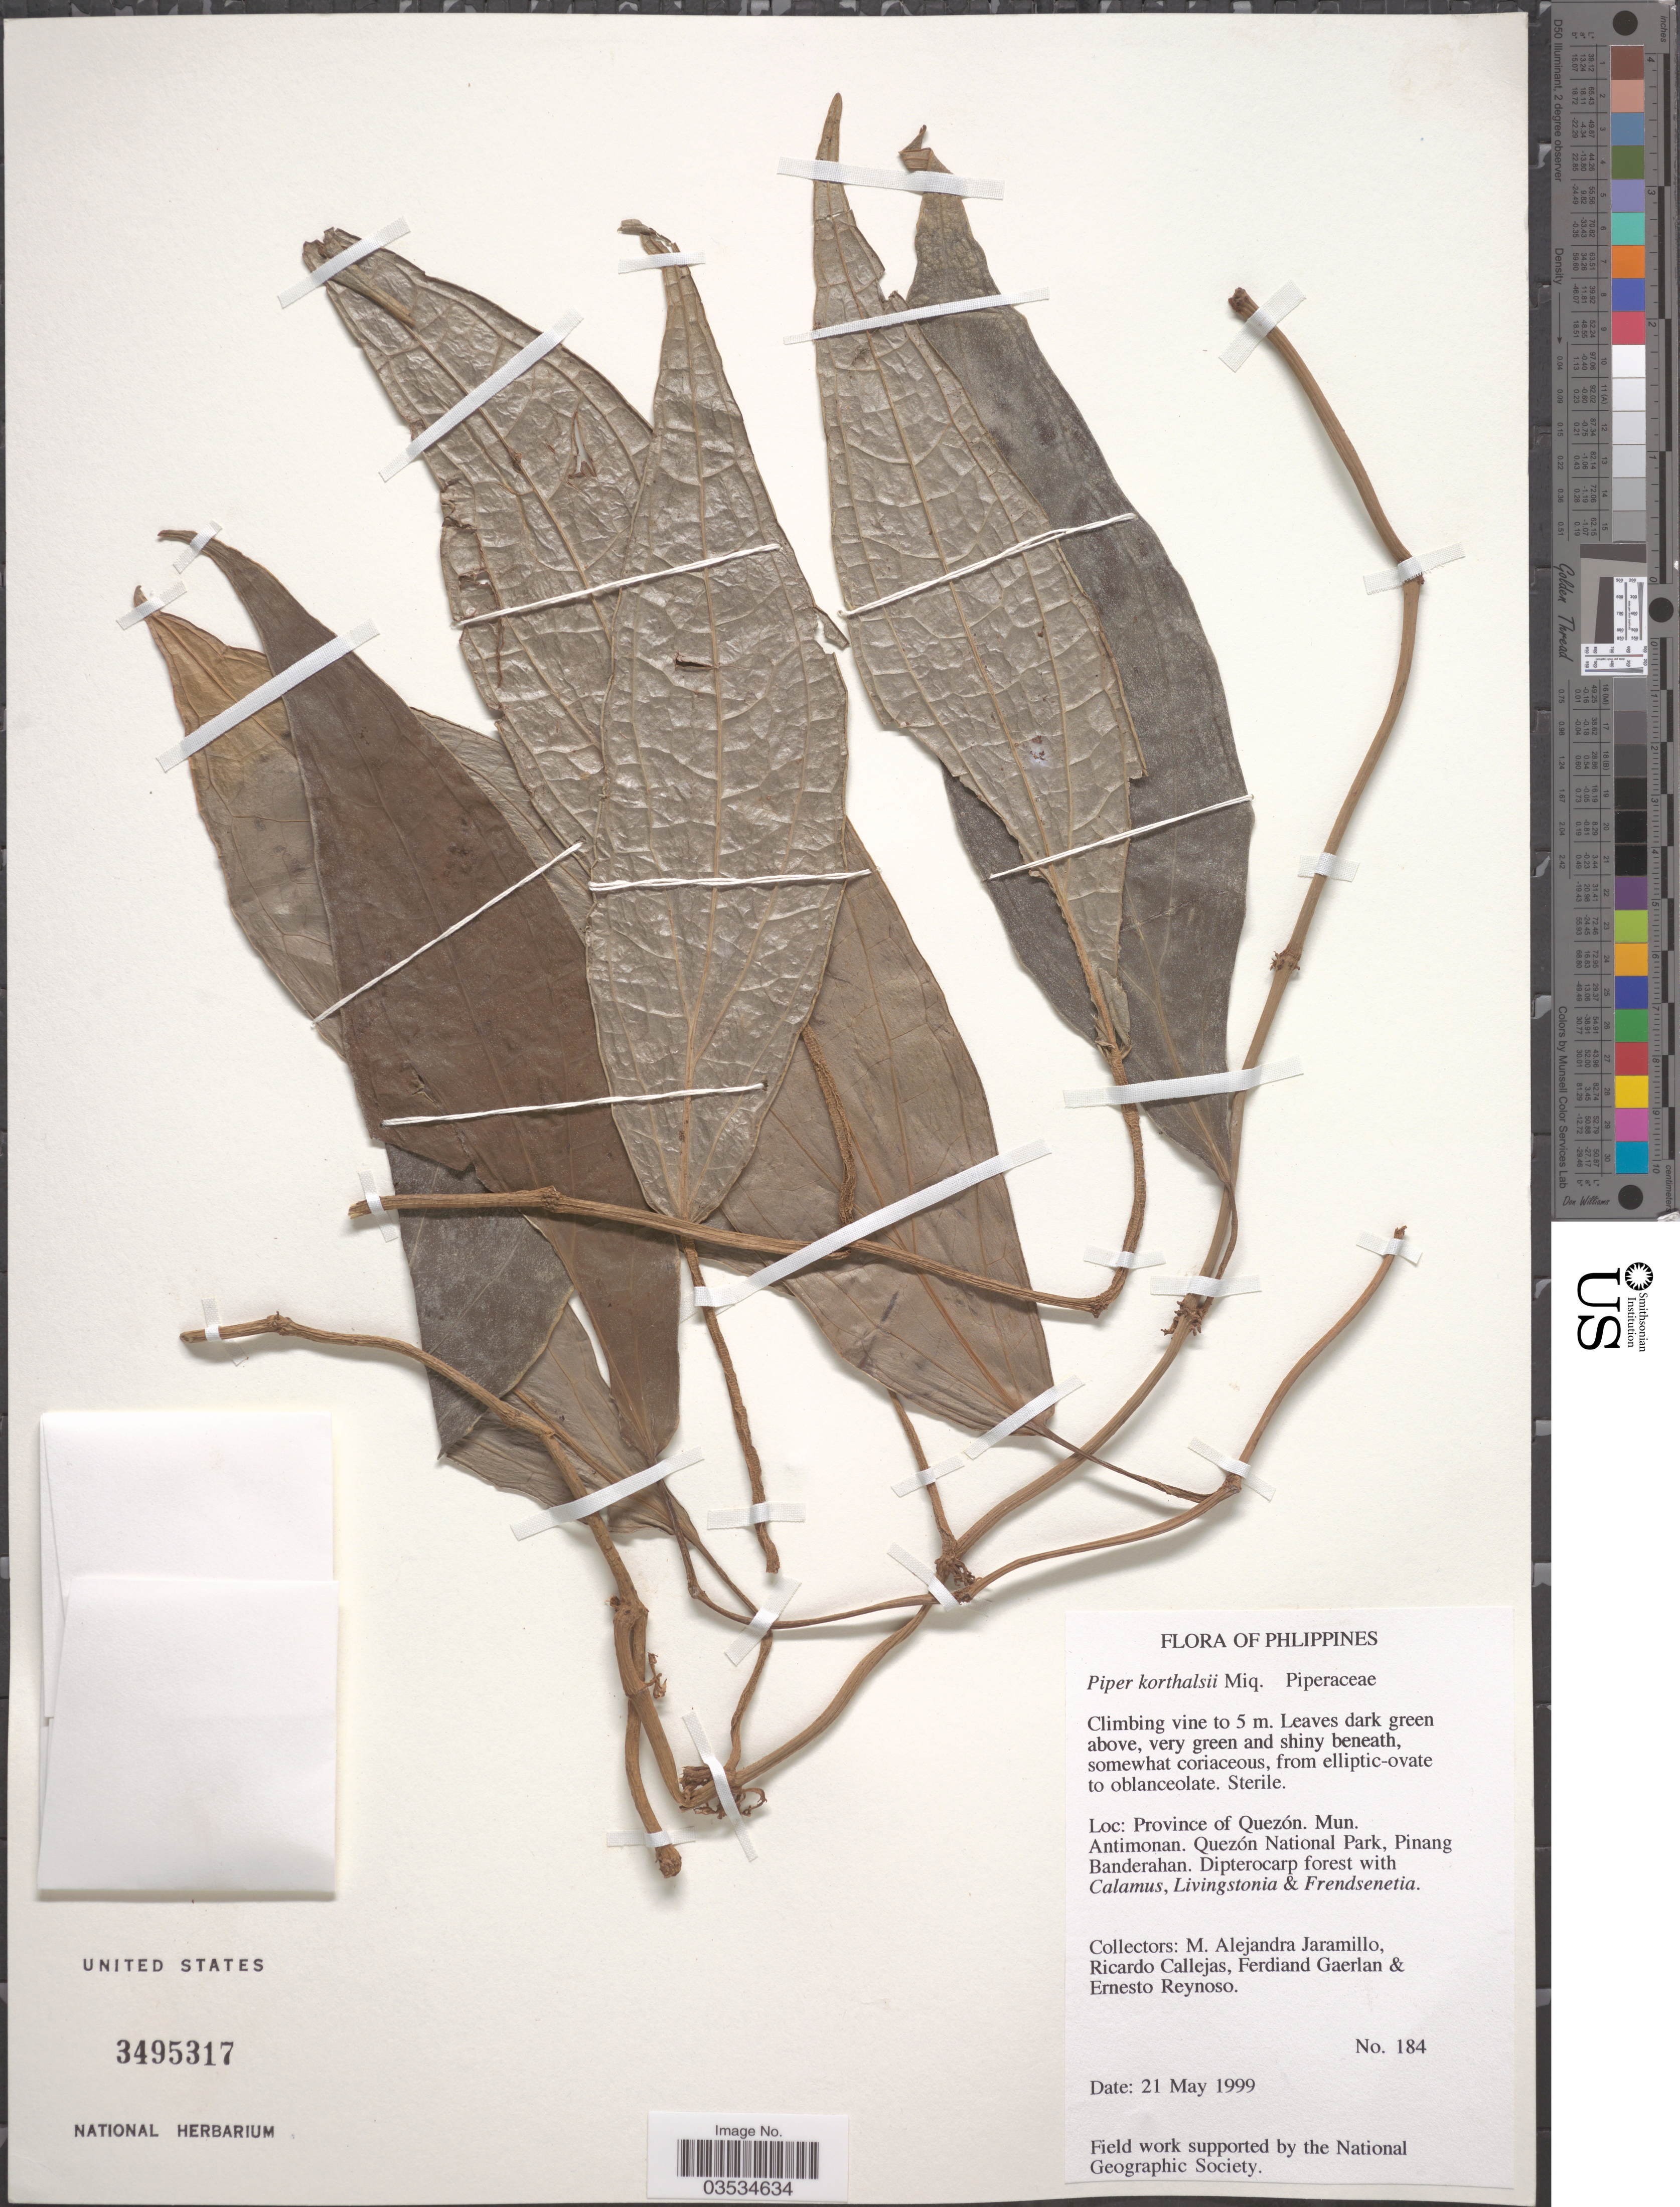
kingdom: Plantae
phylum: Tracheophyta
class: Magnoliopsida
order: Piperales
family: Piperaceae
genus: Piper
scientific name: Piper korthalsii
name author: Blume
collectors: M. A. Jaramillo, R. Callejas, F. Gaerlan & E. Reynoso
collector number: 184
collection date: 1999-05-21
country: Philippines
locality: Province of Quezón. Mun. Antimonan. Quezón National Park, Pinang Banderahan.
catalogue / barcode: US 3495317